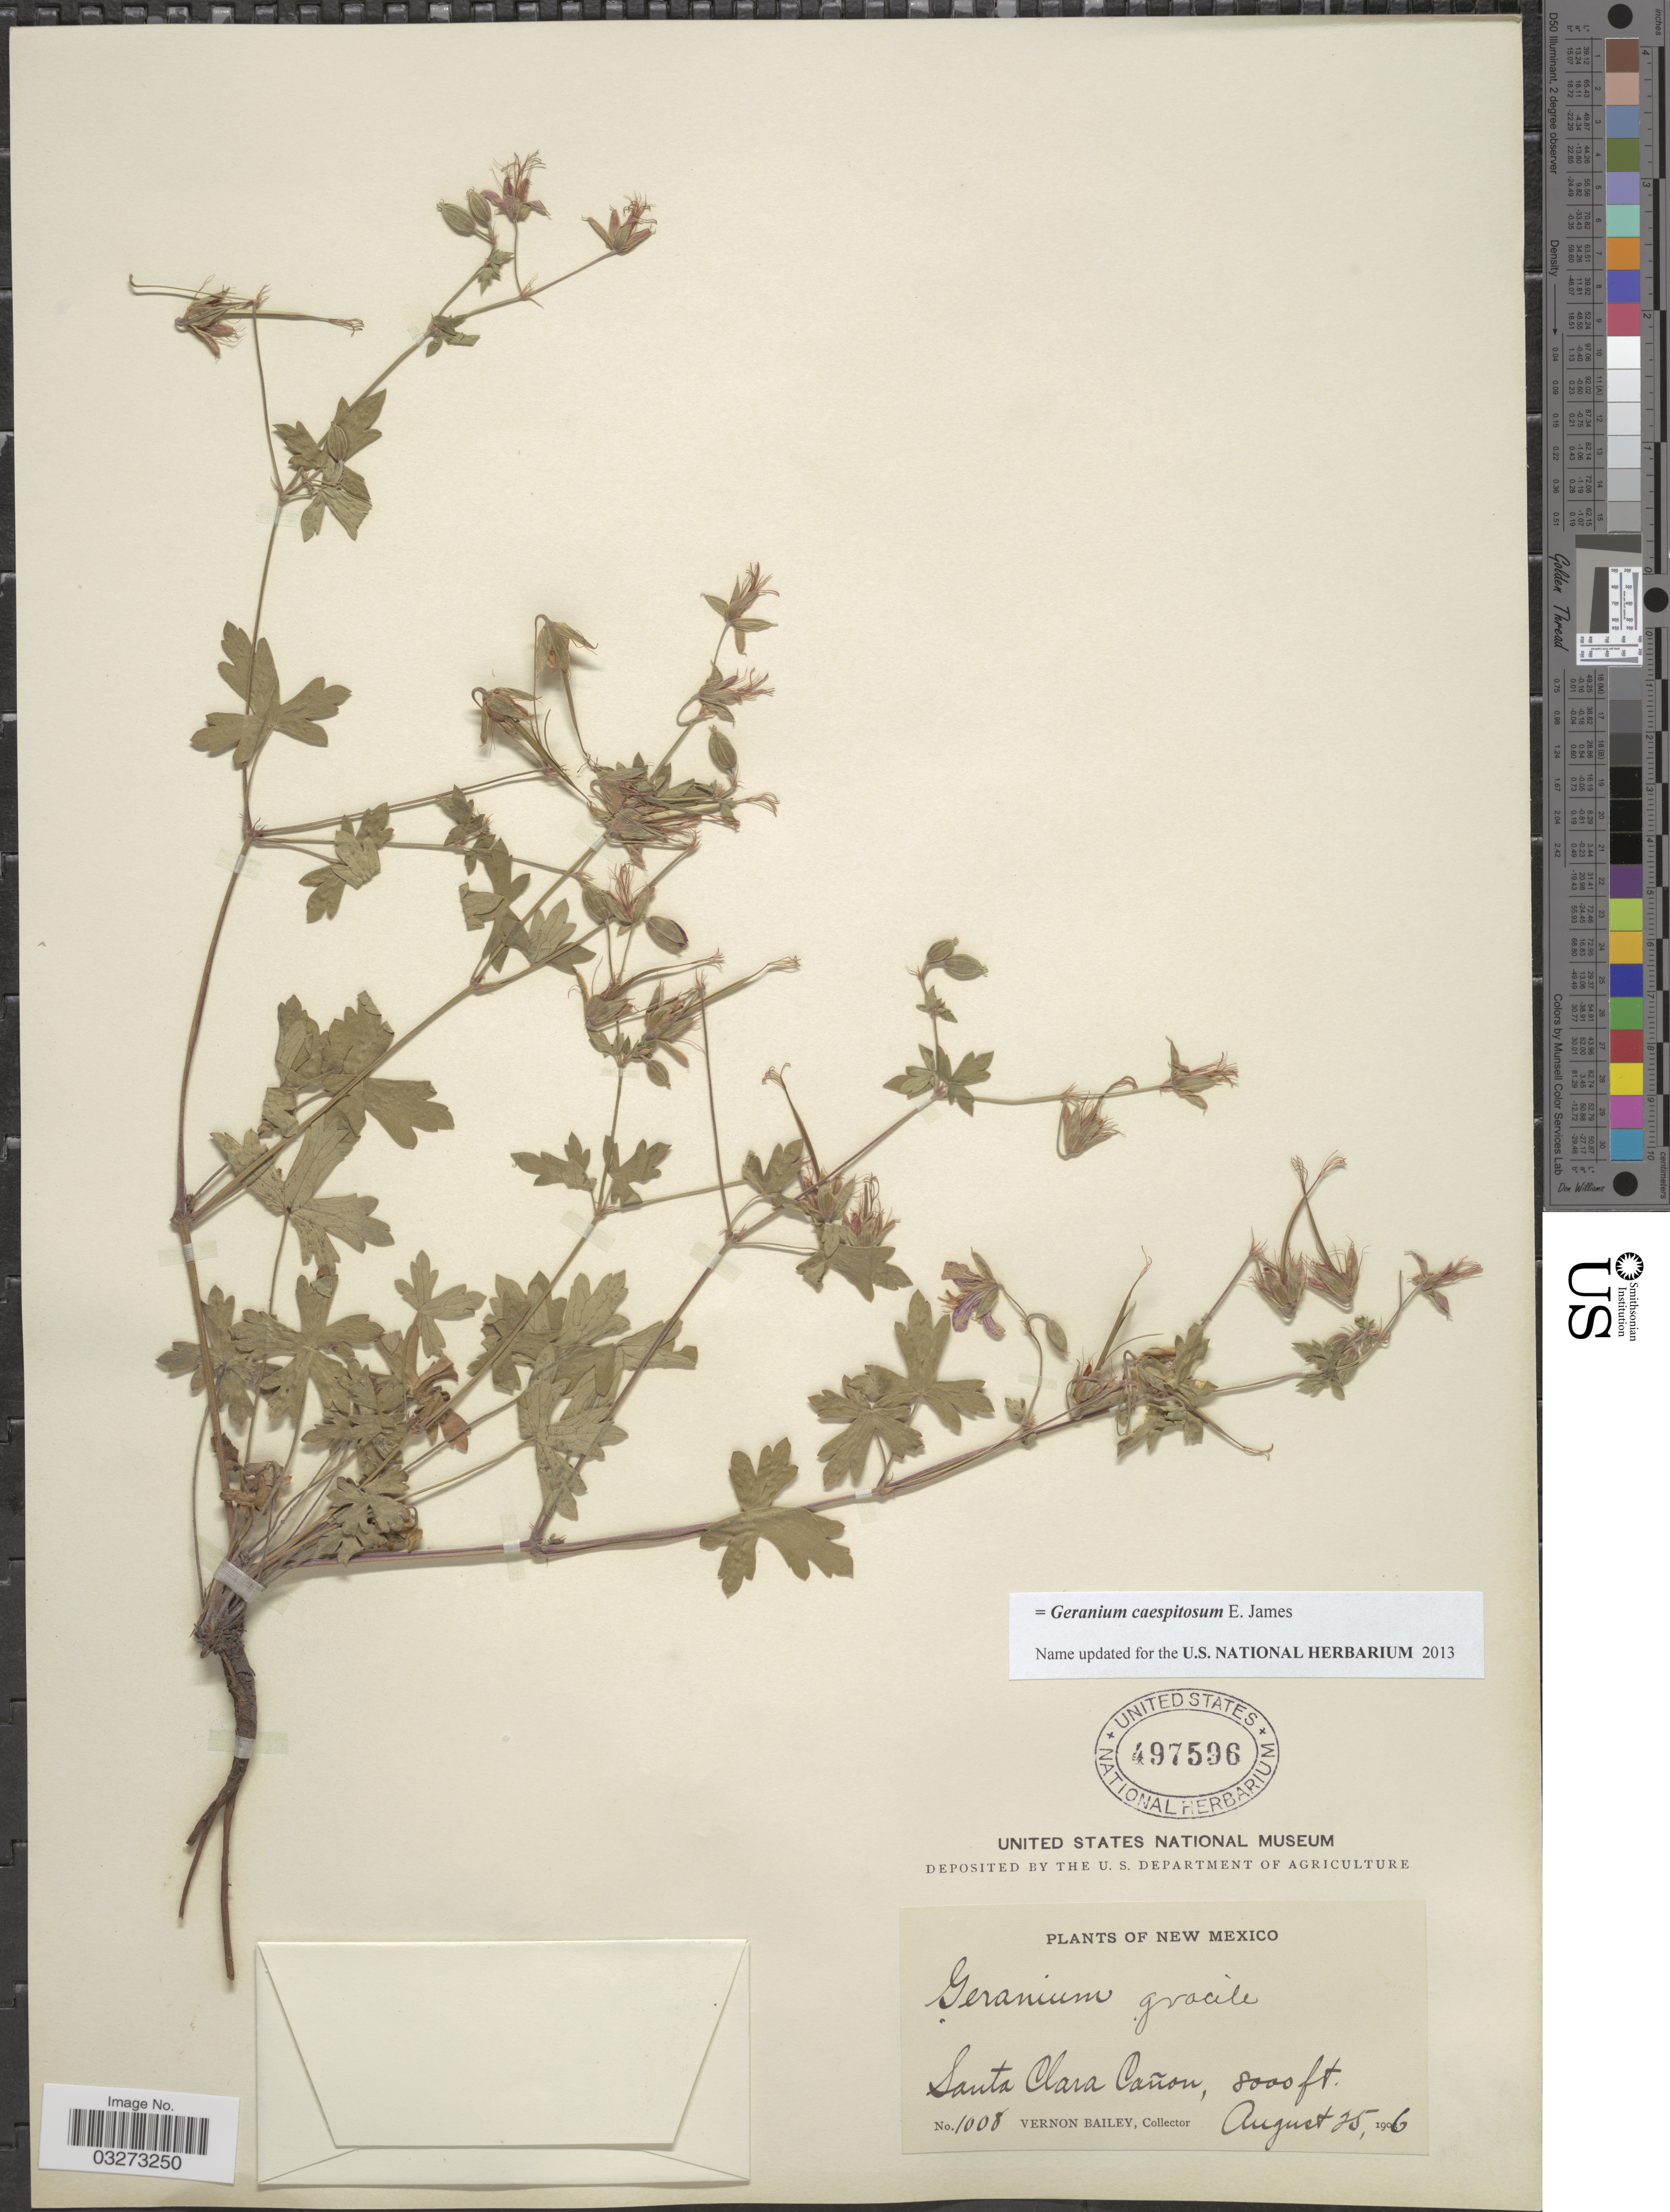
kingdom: Plantae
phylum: Tracheophyta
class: Magnoliopsida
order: Geraniales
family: Geraniaceae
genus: Geranium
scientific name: Geranium caespitosum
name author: E. James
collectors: V. O. Bailey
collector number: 1008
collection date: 1906-08-25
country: United States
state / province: New Mexico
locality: Santa Clara Cañon.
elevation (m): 2438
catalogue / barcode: US 497596